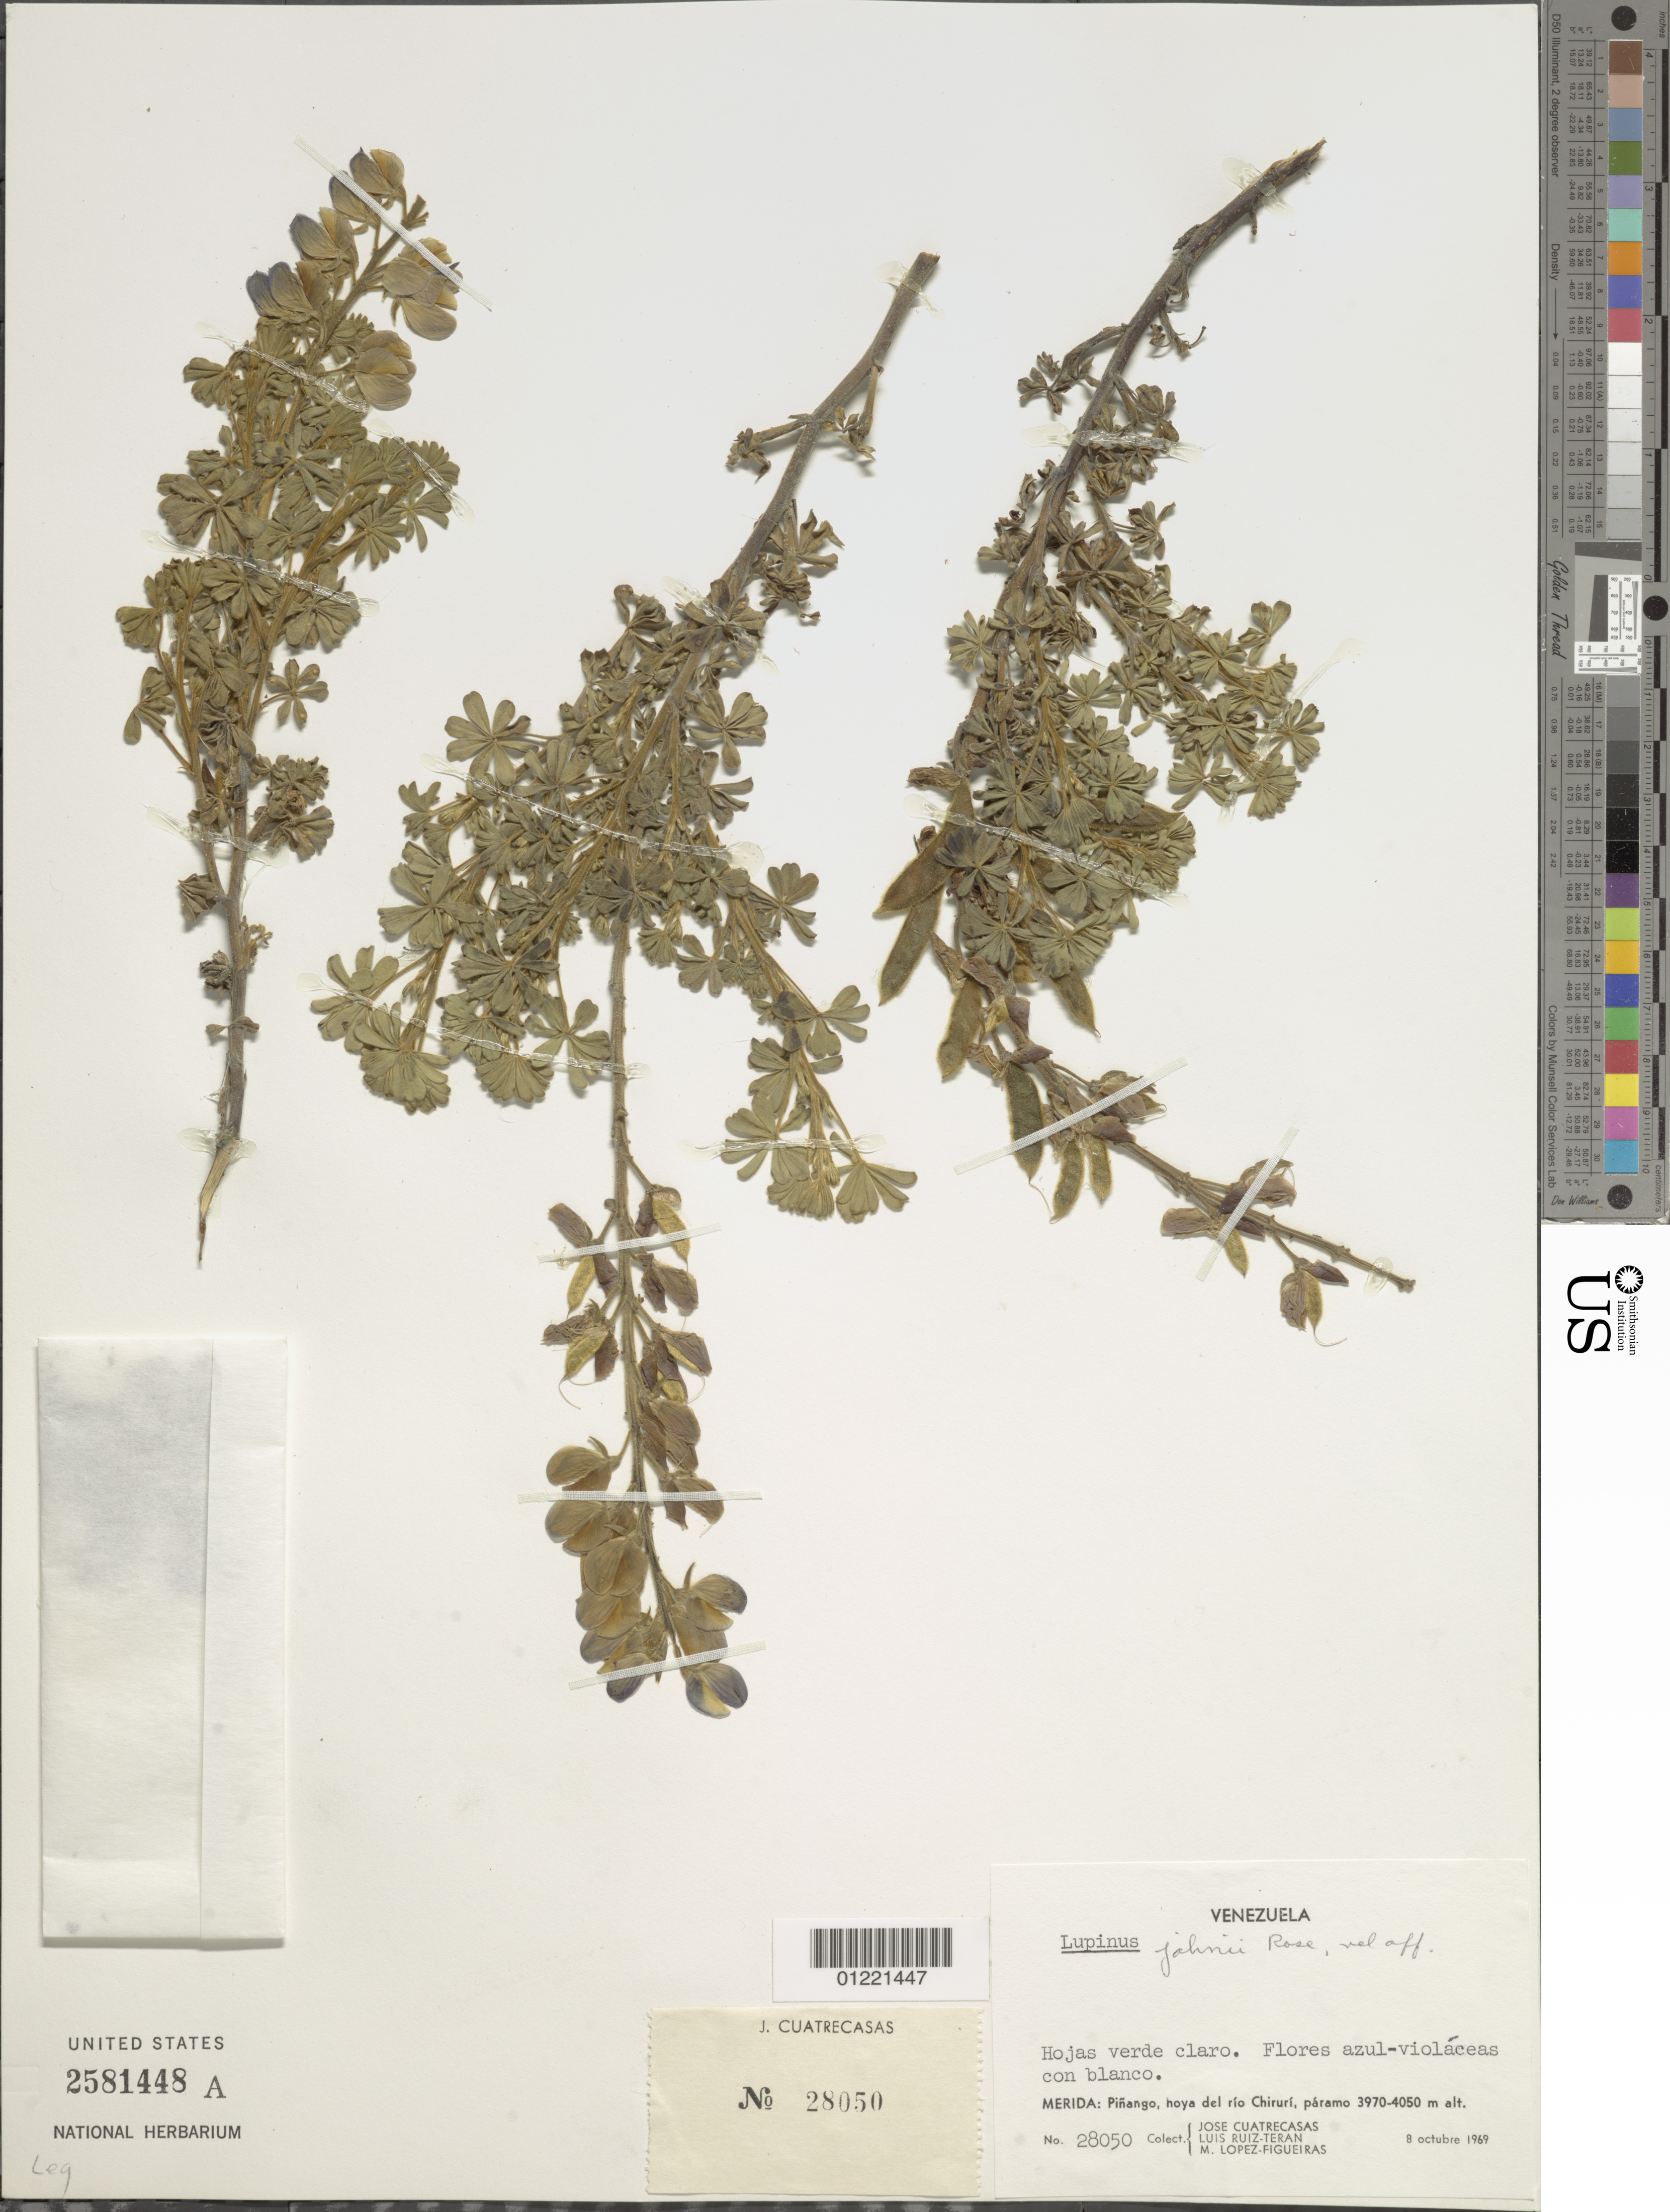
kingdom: Plantae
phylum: Tracheophyta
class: Magnoliopsida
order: Fabales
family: Fabaceae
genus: Lupinus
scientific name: Lupinus jahnii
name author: Rose ex C.P. Sm.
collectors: J. Cuatrecasas, L. E. Ruíz-Terán & M. López Figueiras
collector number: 28050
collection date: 1969-10-08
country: Venezuela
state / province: Mérida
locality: Pinango, hoya del rio Chiruri, paramo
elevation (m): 3970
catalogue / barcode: US 2581448A